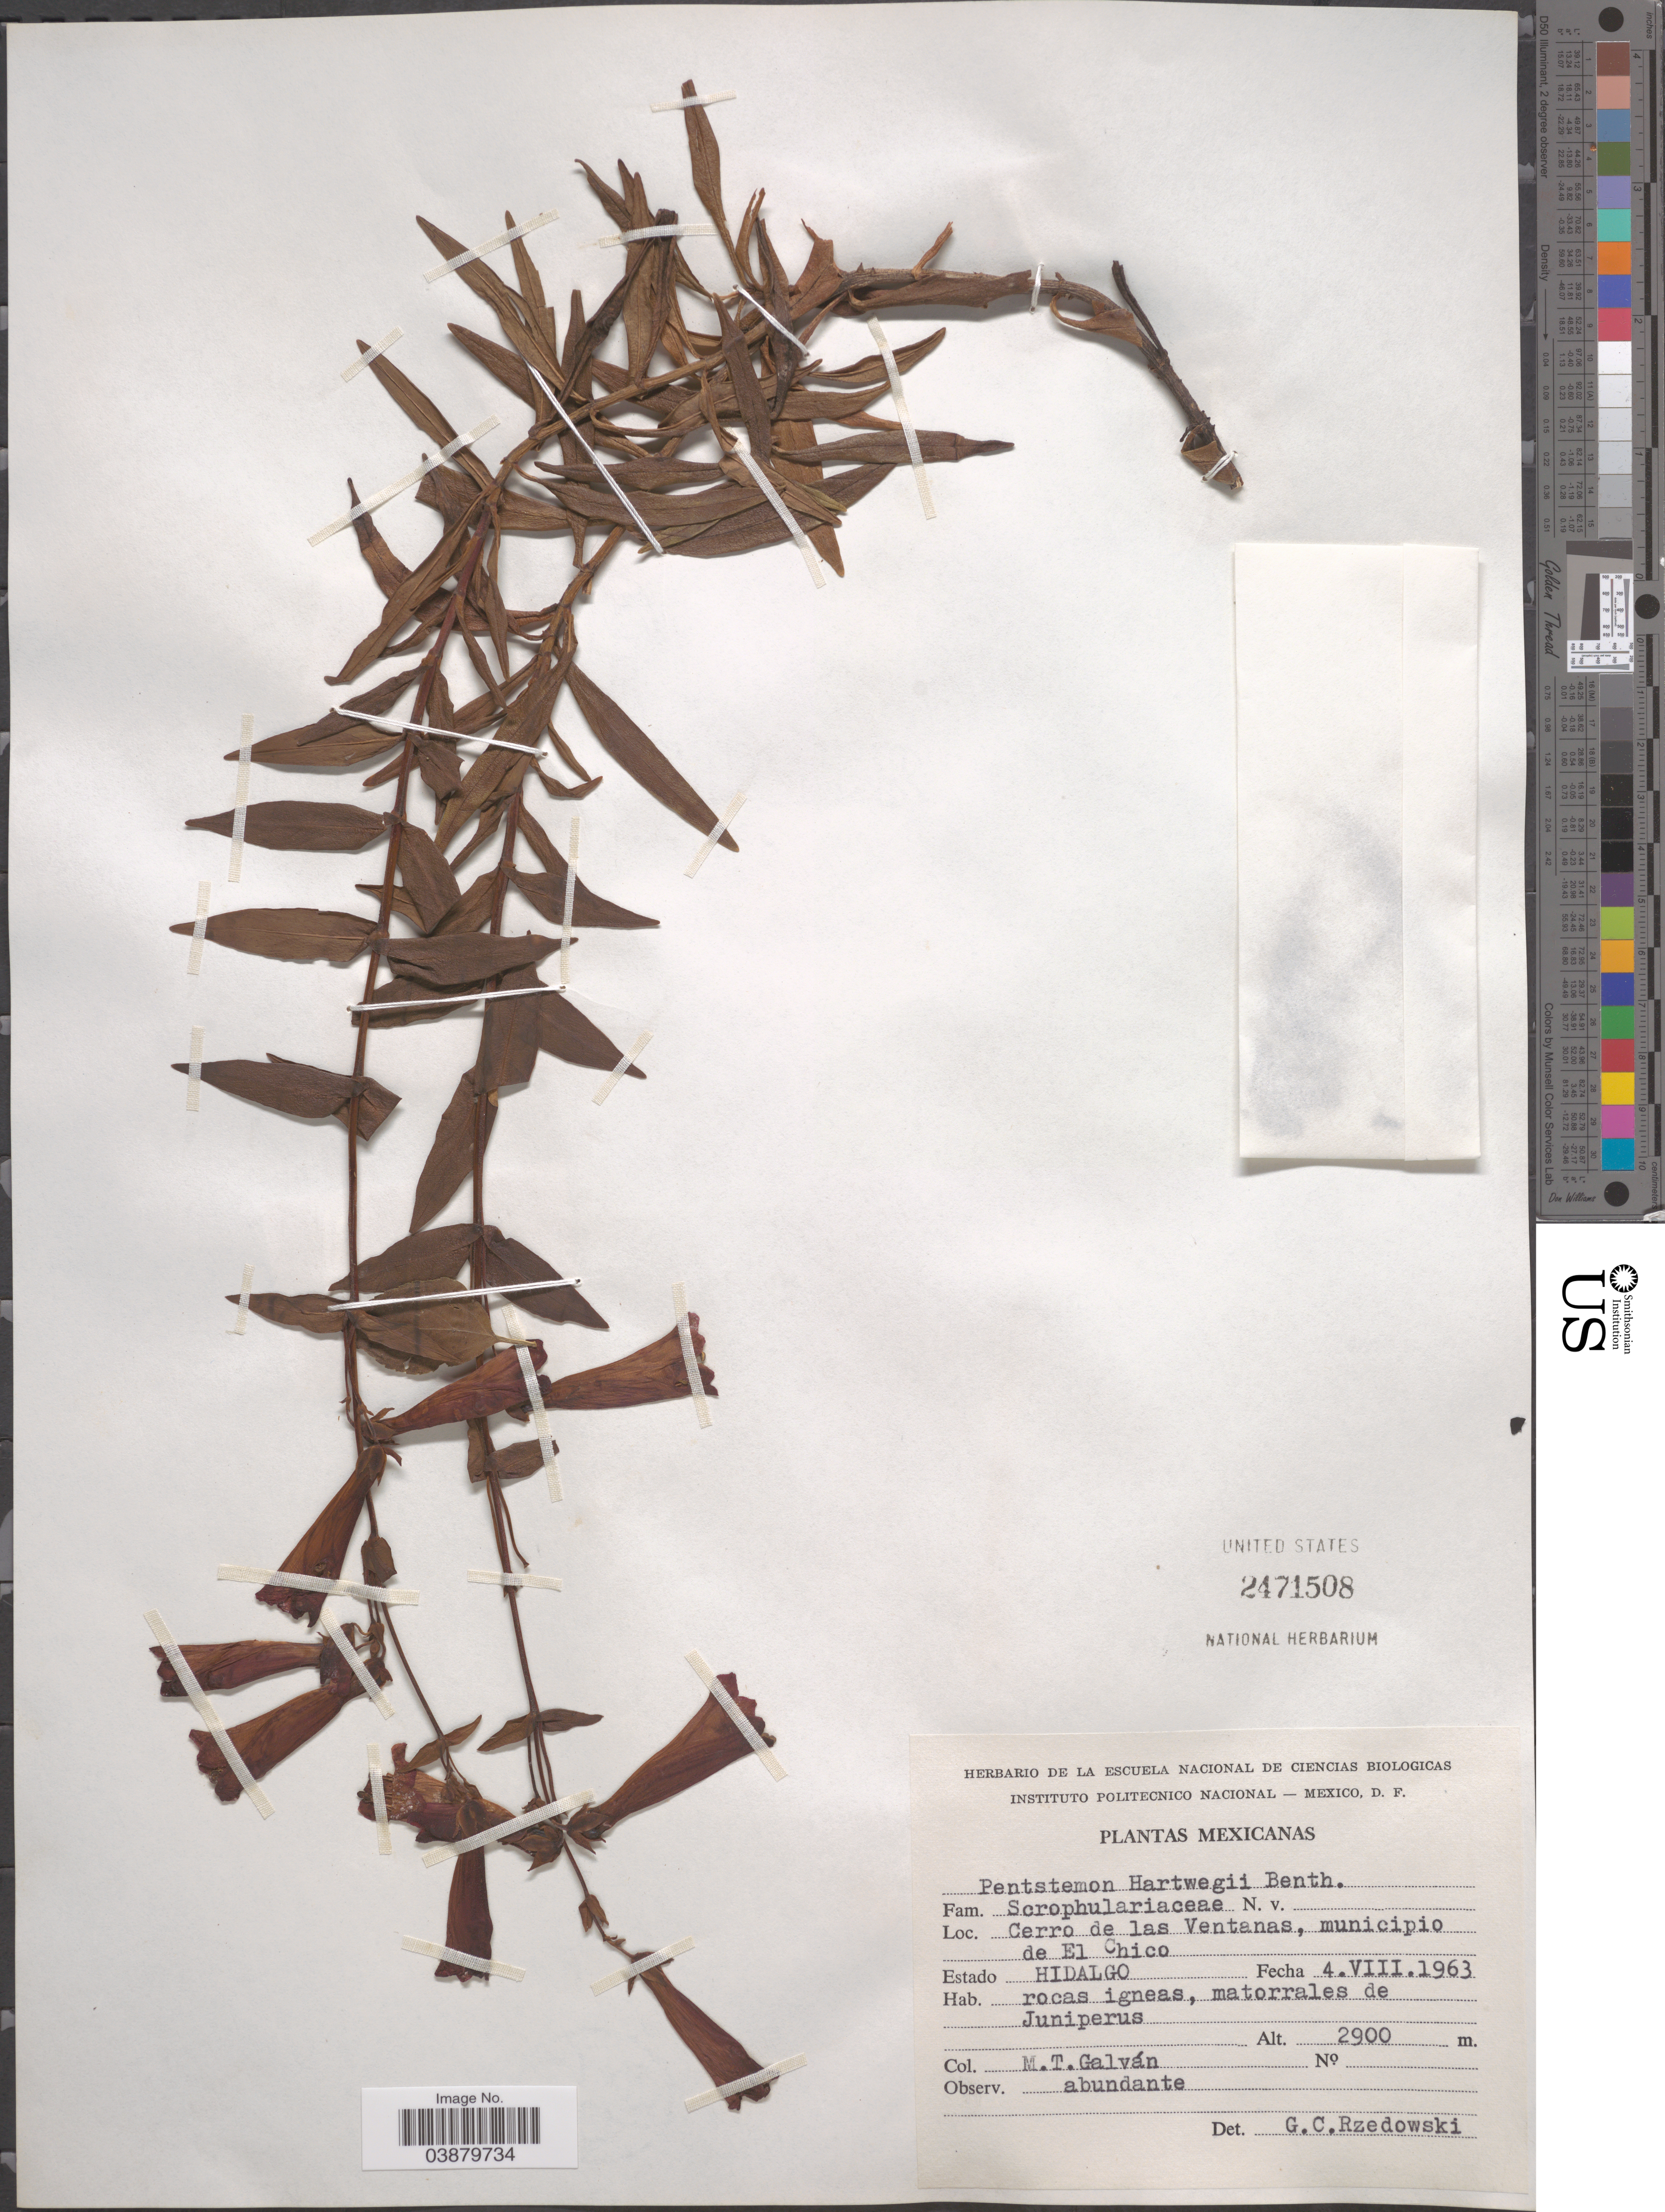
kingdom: Plantae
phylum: Tracheophyta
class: Magnoliopsida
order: Lamiales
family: Plantaginaceae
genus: Penstemon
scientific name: Penstemon hartwegi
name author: Benth.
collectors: M. Galván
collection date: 1963-08-04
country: Mexico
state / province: Hidalgo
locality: Cerro de las Ventanas, municipio de El Chico.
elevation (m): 2900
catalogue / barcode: US 2471508